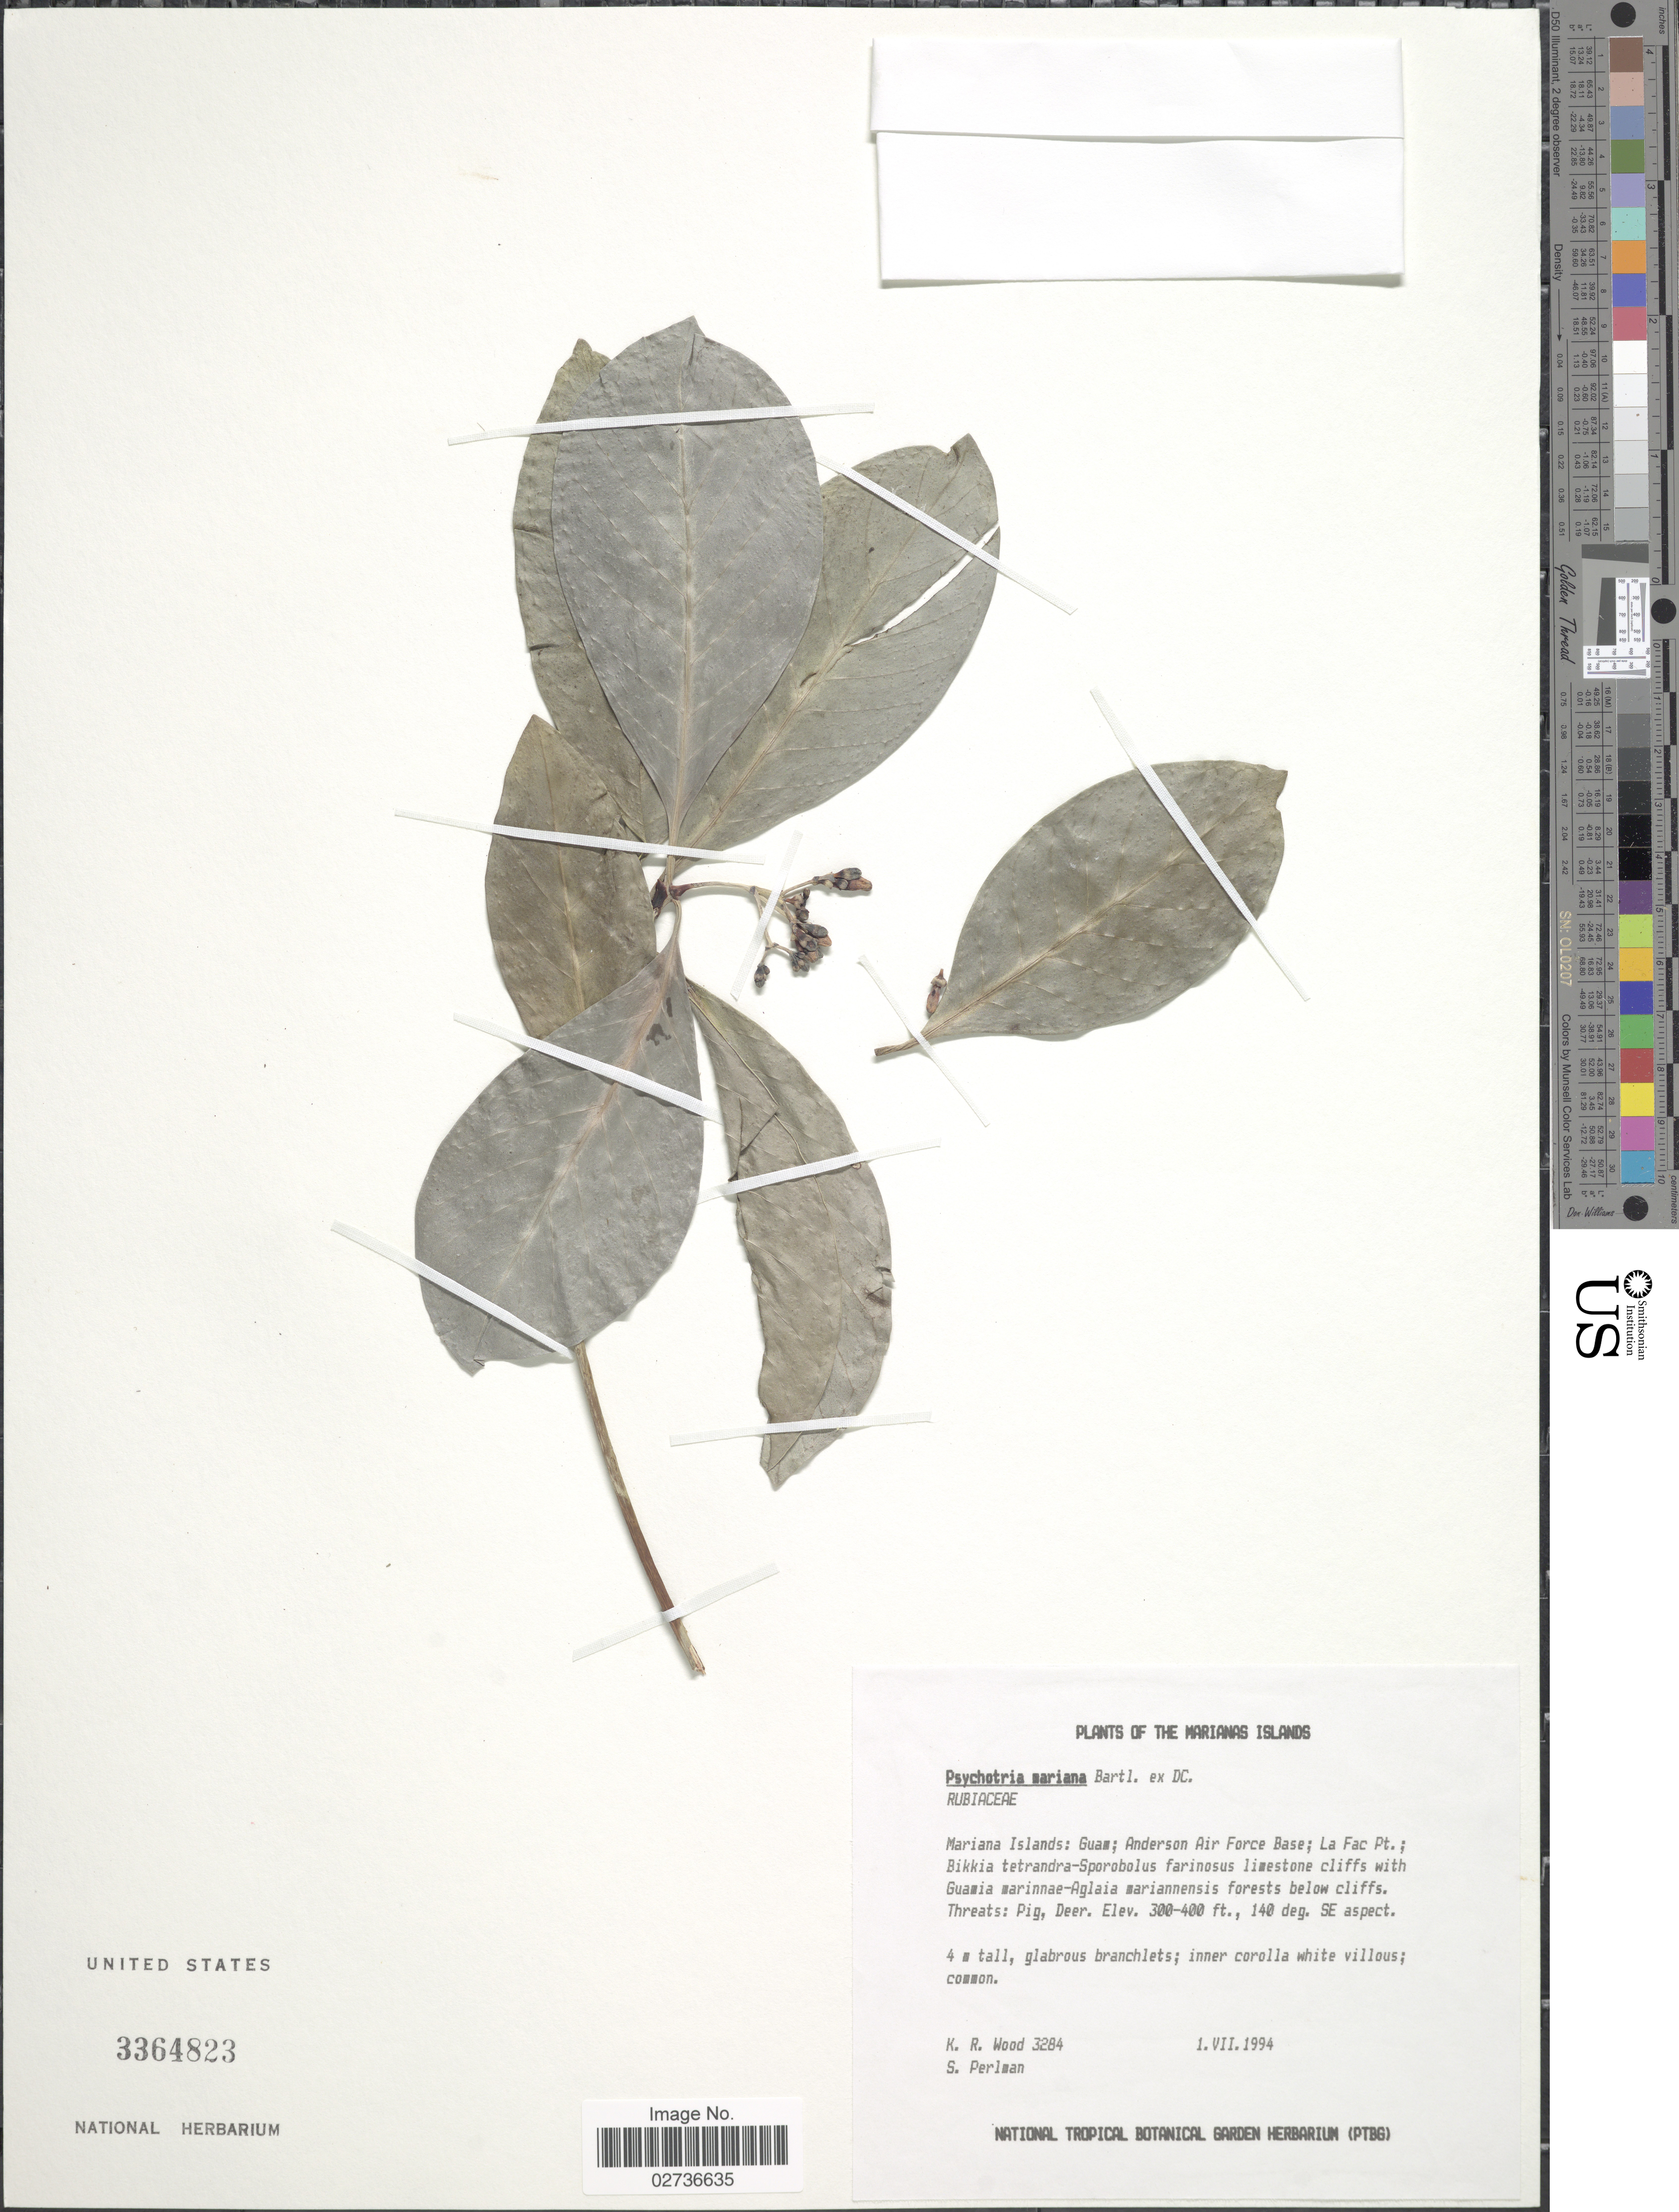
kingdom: Plantae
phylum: Tracheophyta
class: Magnoliopsida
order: Gentianales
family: Rubiaceae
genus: Psychotria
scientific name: Psychotria mariana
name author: Bartl. ex DC.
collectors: K. R. Wood & S. Perlman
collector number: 3284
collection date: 1994-07-01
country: Guam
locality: The Marianas Islands, Guam: Andersen Air Force Base, La Fac Pt.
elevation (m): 91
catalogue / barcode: US 3364823